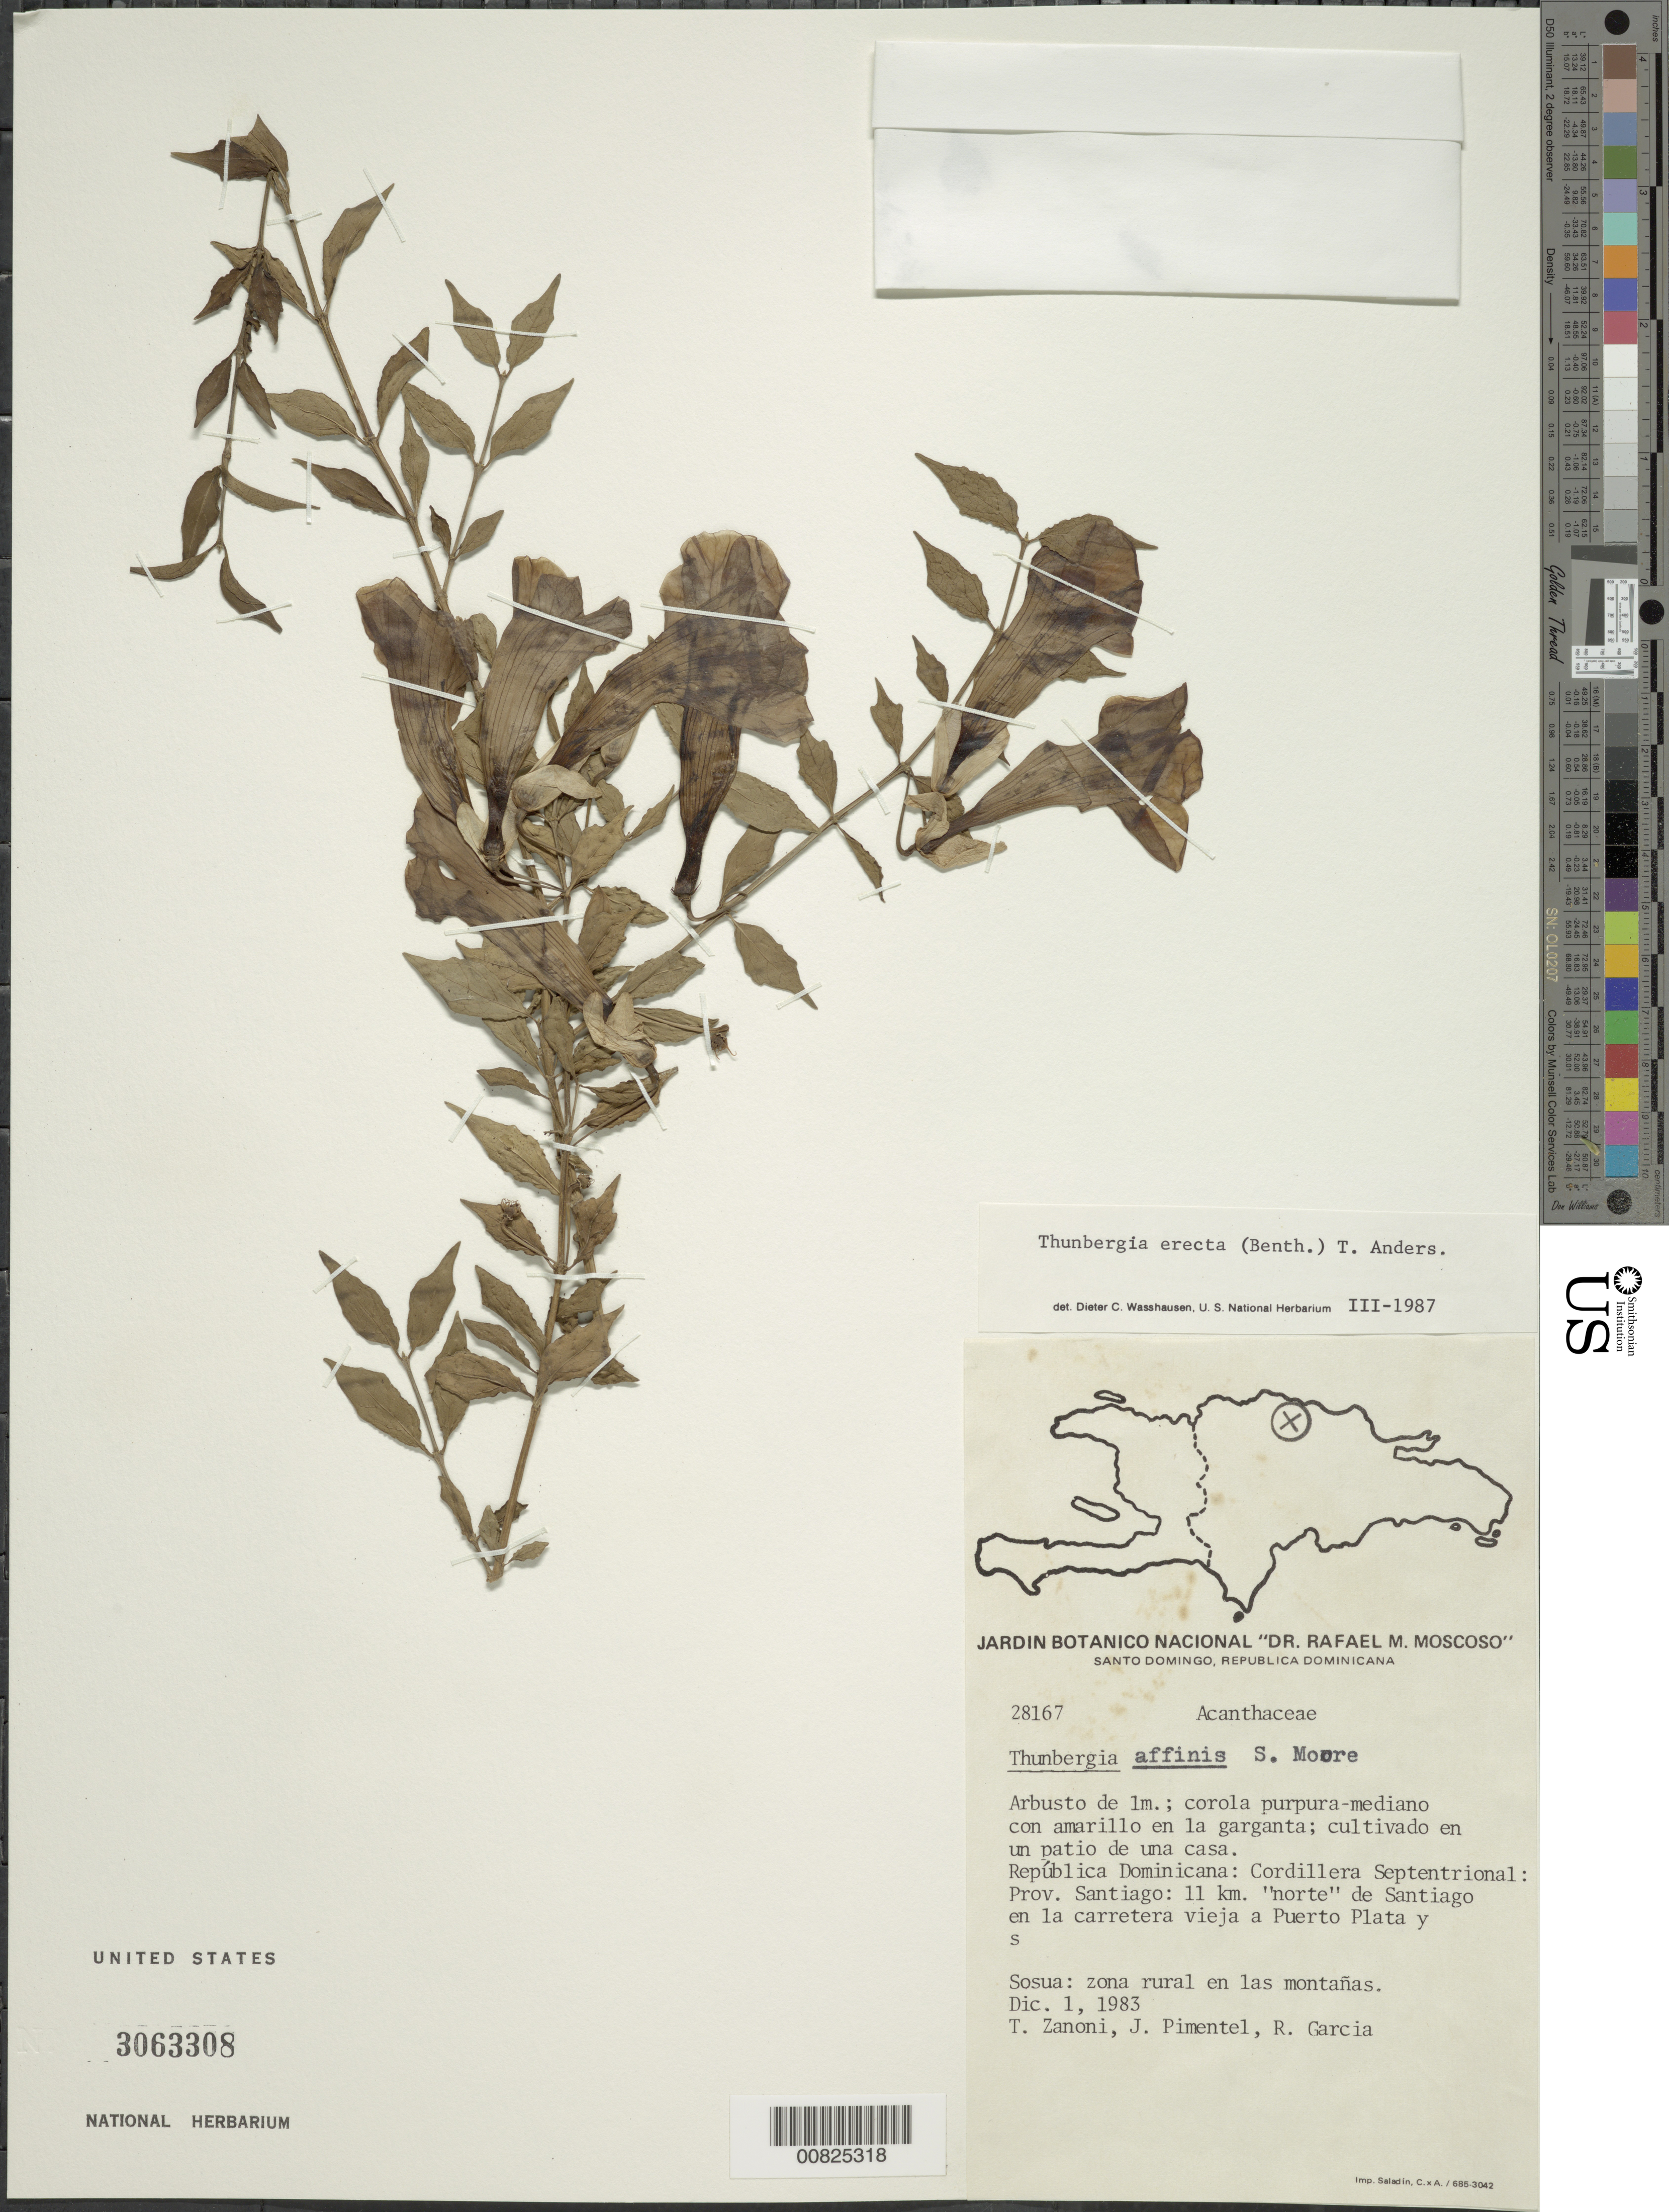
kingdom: Plantae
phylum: Tracheophyta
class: Magnoliopsida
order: Lamiales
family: Acanthaceae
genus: Thunbergia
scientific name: Thunbergia erecta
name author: (Benth.) T. Anderson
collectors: T. A. Zanoni, J. Pimentel & R. G. García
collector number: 28167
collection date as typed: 01 Dec 1983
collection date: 1983-12-01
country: Dominican Republic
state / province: Santiago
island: Hispaniola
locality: Cordillera Septentrional, 11 km N de Santiago en la carretera vieja a Puerto Plata y S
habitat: Zona rural en las montañas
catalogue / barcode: US 3063308